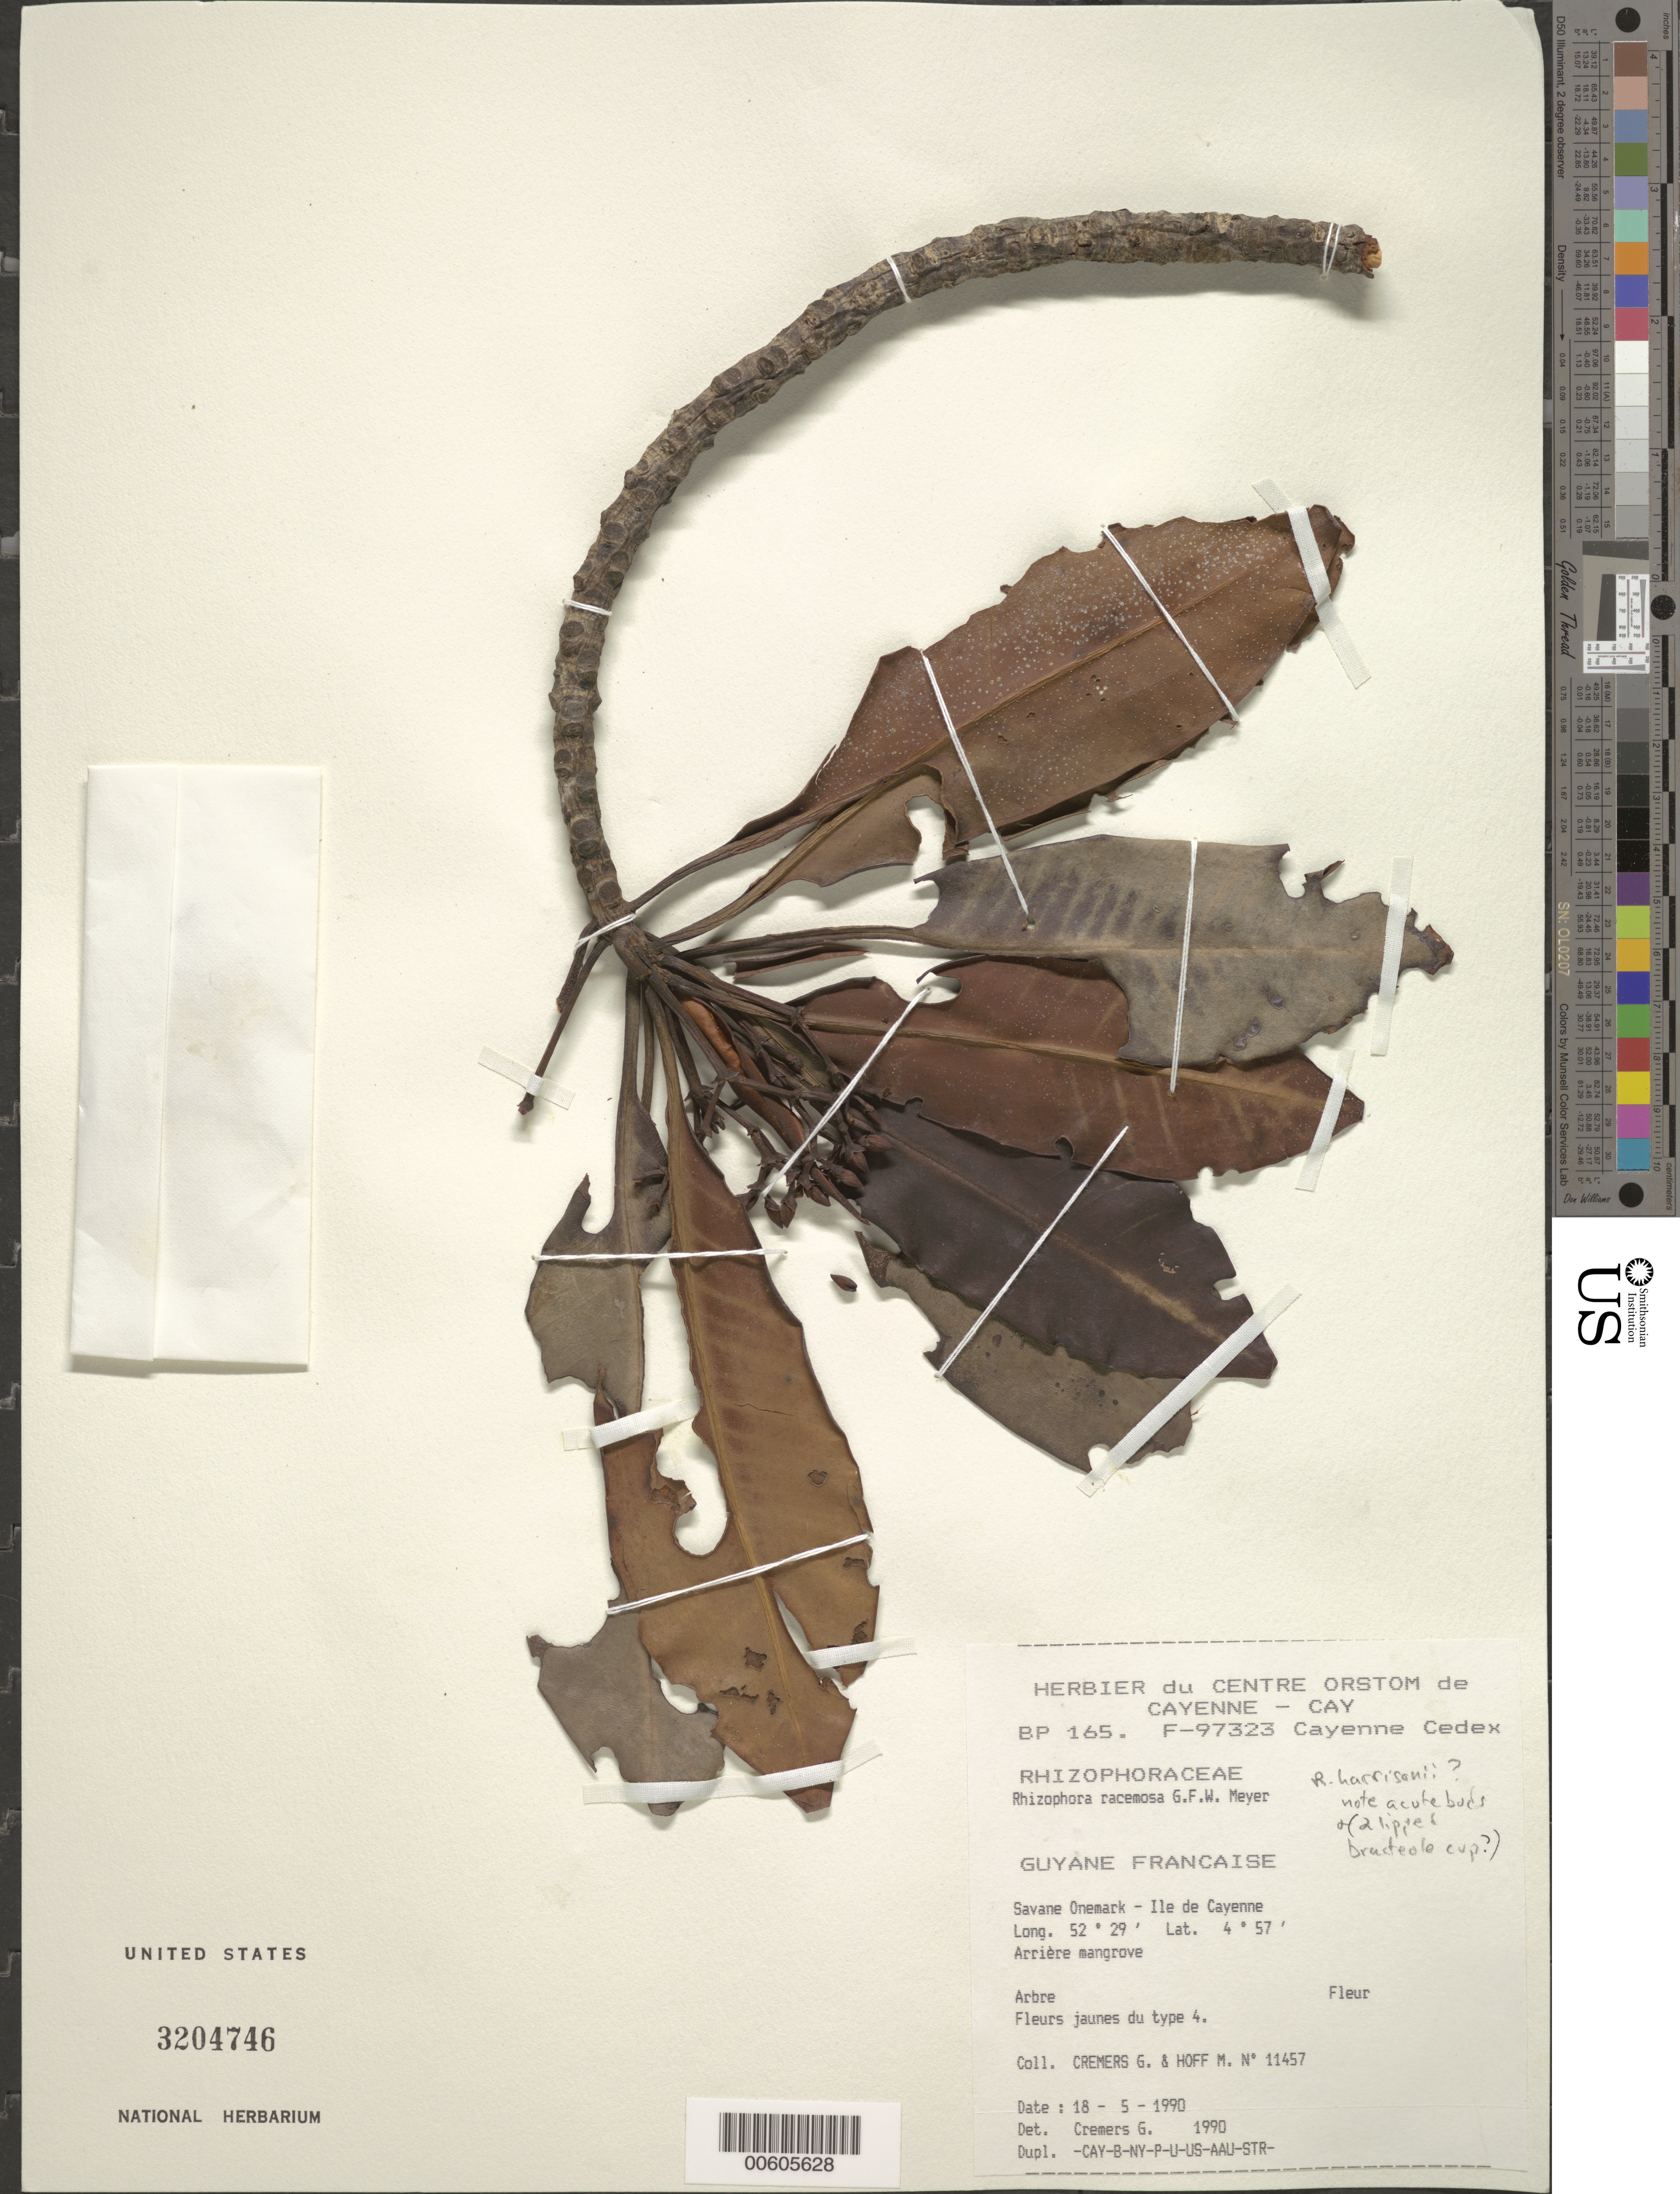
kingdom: Plantae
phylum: Tracheophyta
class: Magnoliopsida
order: Malpighiales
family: Rhizophoraceae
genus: Rhizophora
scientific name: Rhizophora racemosa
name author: G. Mey.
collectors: G. Cremers & M. Hoff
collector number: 11457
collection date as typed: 18-May-90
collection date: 1990-05-18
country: French Guiana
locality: Savane Onemark, Ile de Cayenne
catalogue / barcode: US 3204746